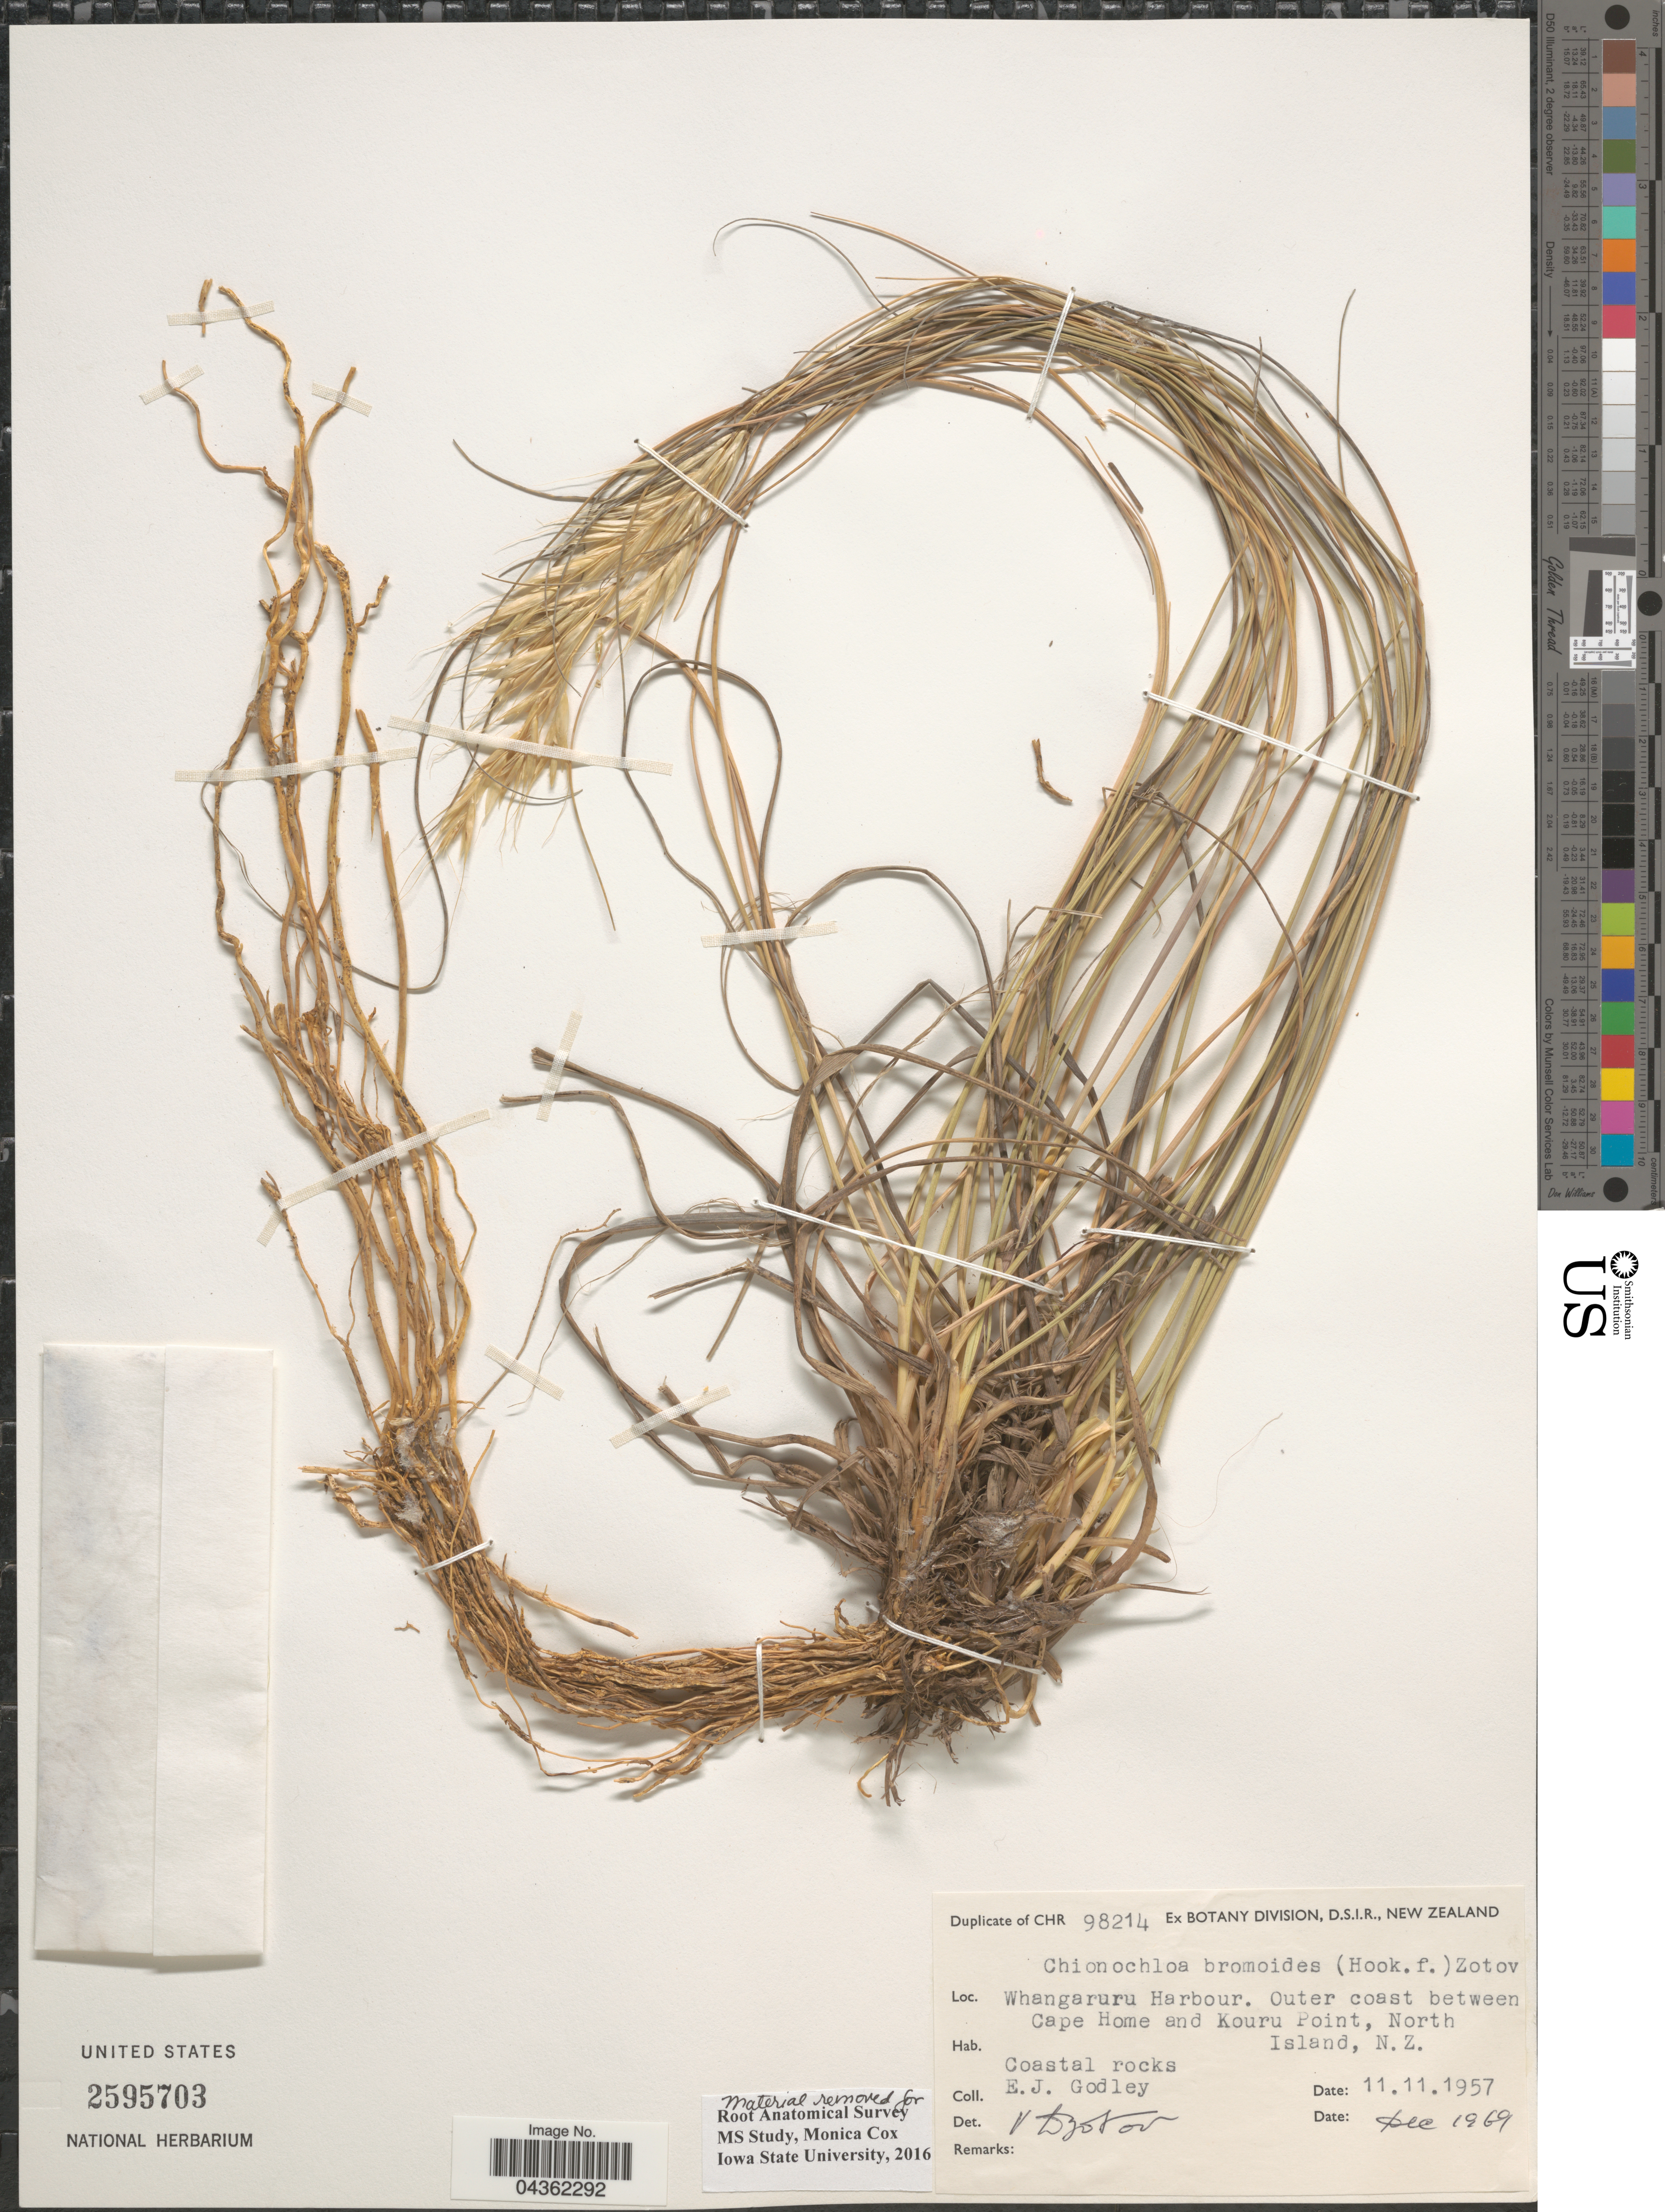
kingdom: Plantae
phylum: Tracheophyta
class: Liliopsida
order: Poales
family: Poaceae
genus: Chionochloa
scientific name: Chionochloa bromoides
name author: (Hook. f.) Zotov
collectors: E. Godley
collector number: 98214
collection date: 1957-11-11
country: New Zealand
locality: Whangaruru Harbour. Outer coast between Cape Home and Kouru Point, North Island.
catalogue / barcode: US 2595703